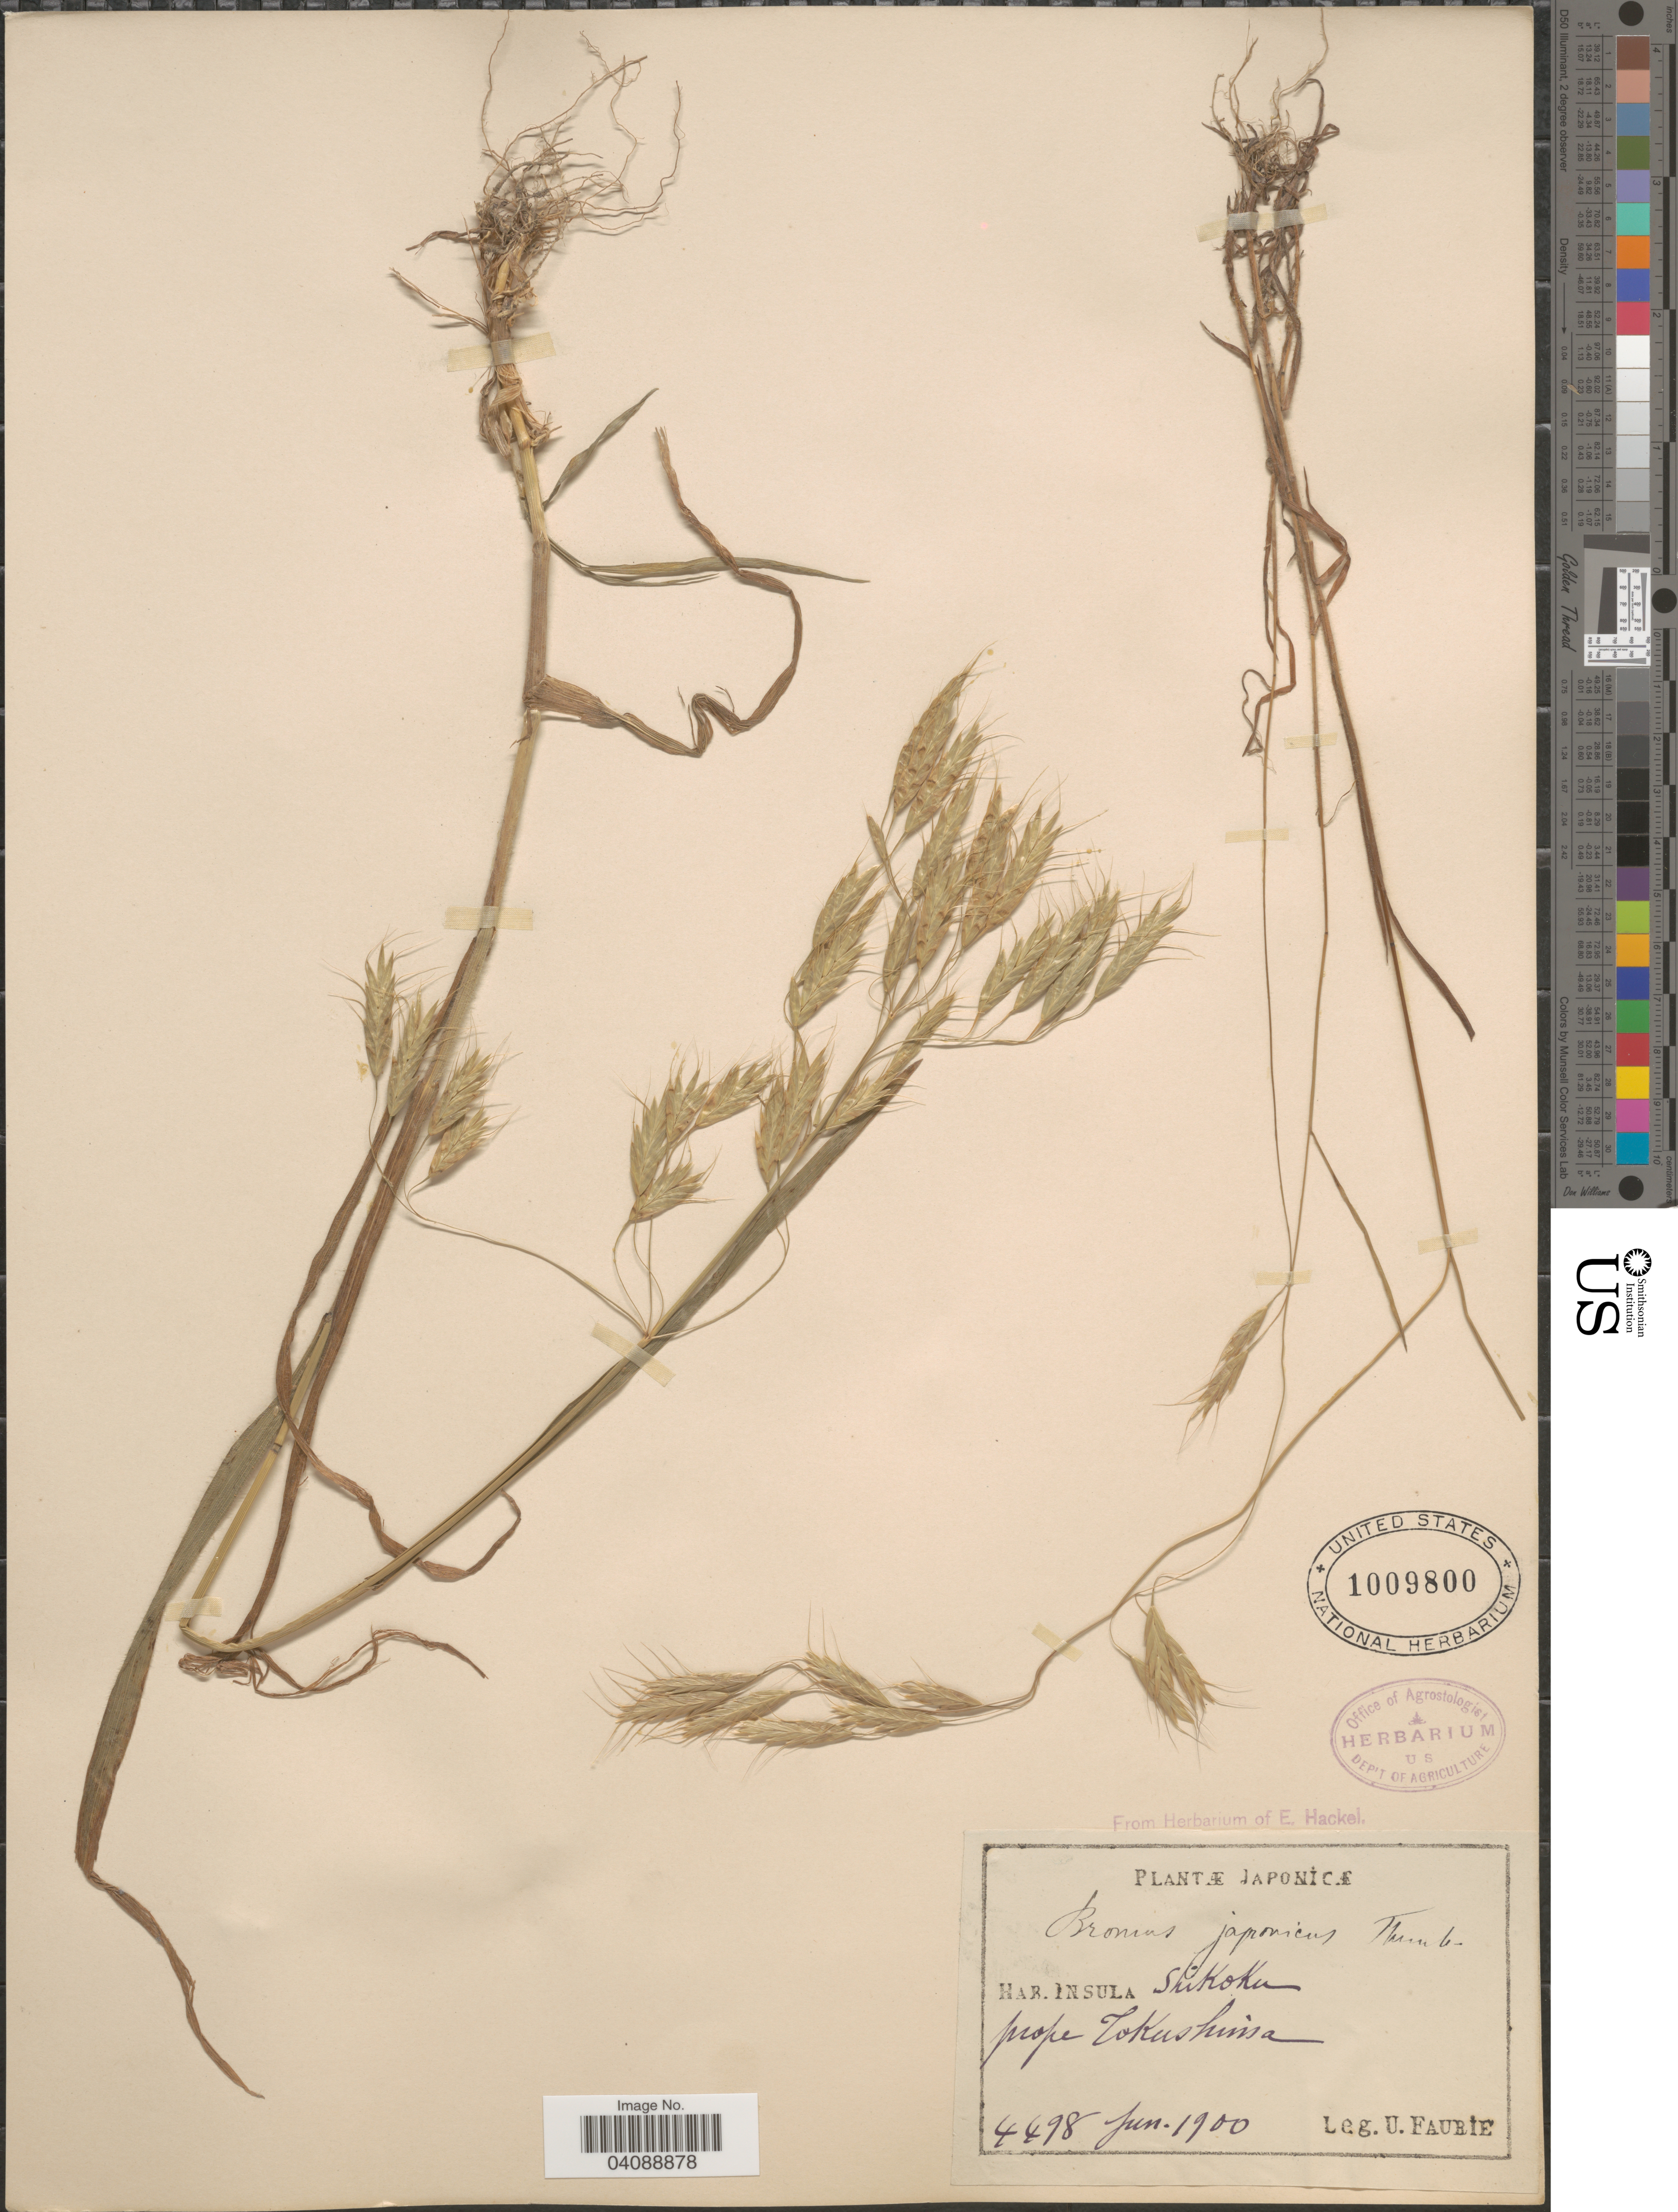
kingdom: Plantae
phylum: Tracheophyta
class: Liliopsida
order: Poales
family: Poaceae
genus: Bromus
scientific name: Bromus japonicus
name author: Houtt.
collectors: U. Faurie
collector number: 4498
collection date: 1900-06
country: Japan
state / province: Tokusima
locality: Insula Shikoku prope Tokushima.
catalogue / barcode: US 1009800